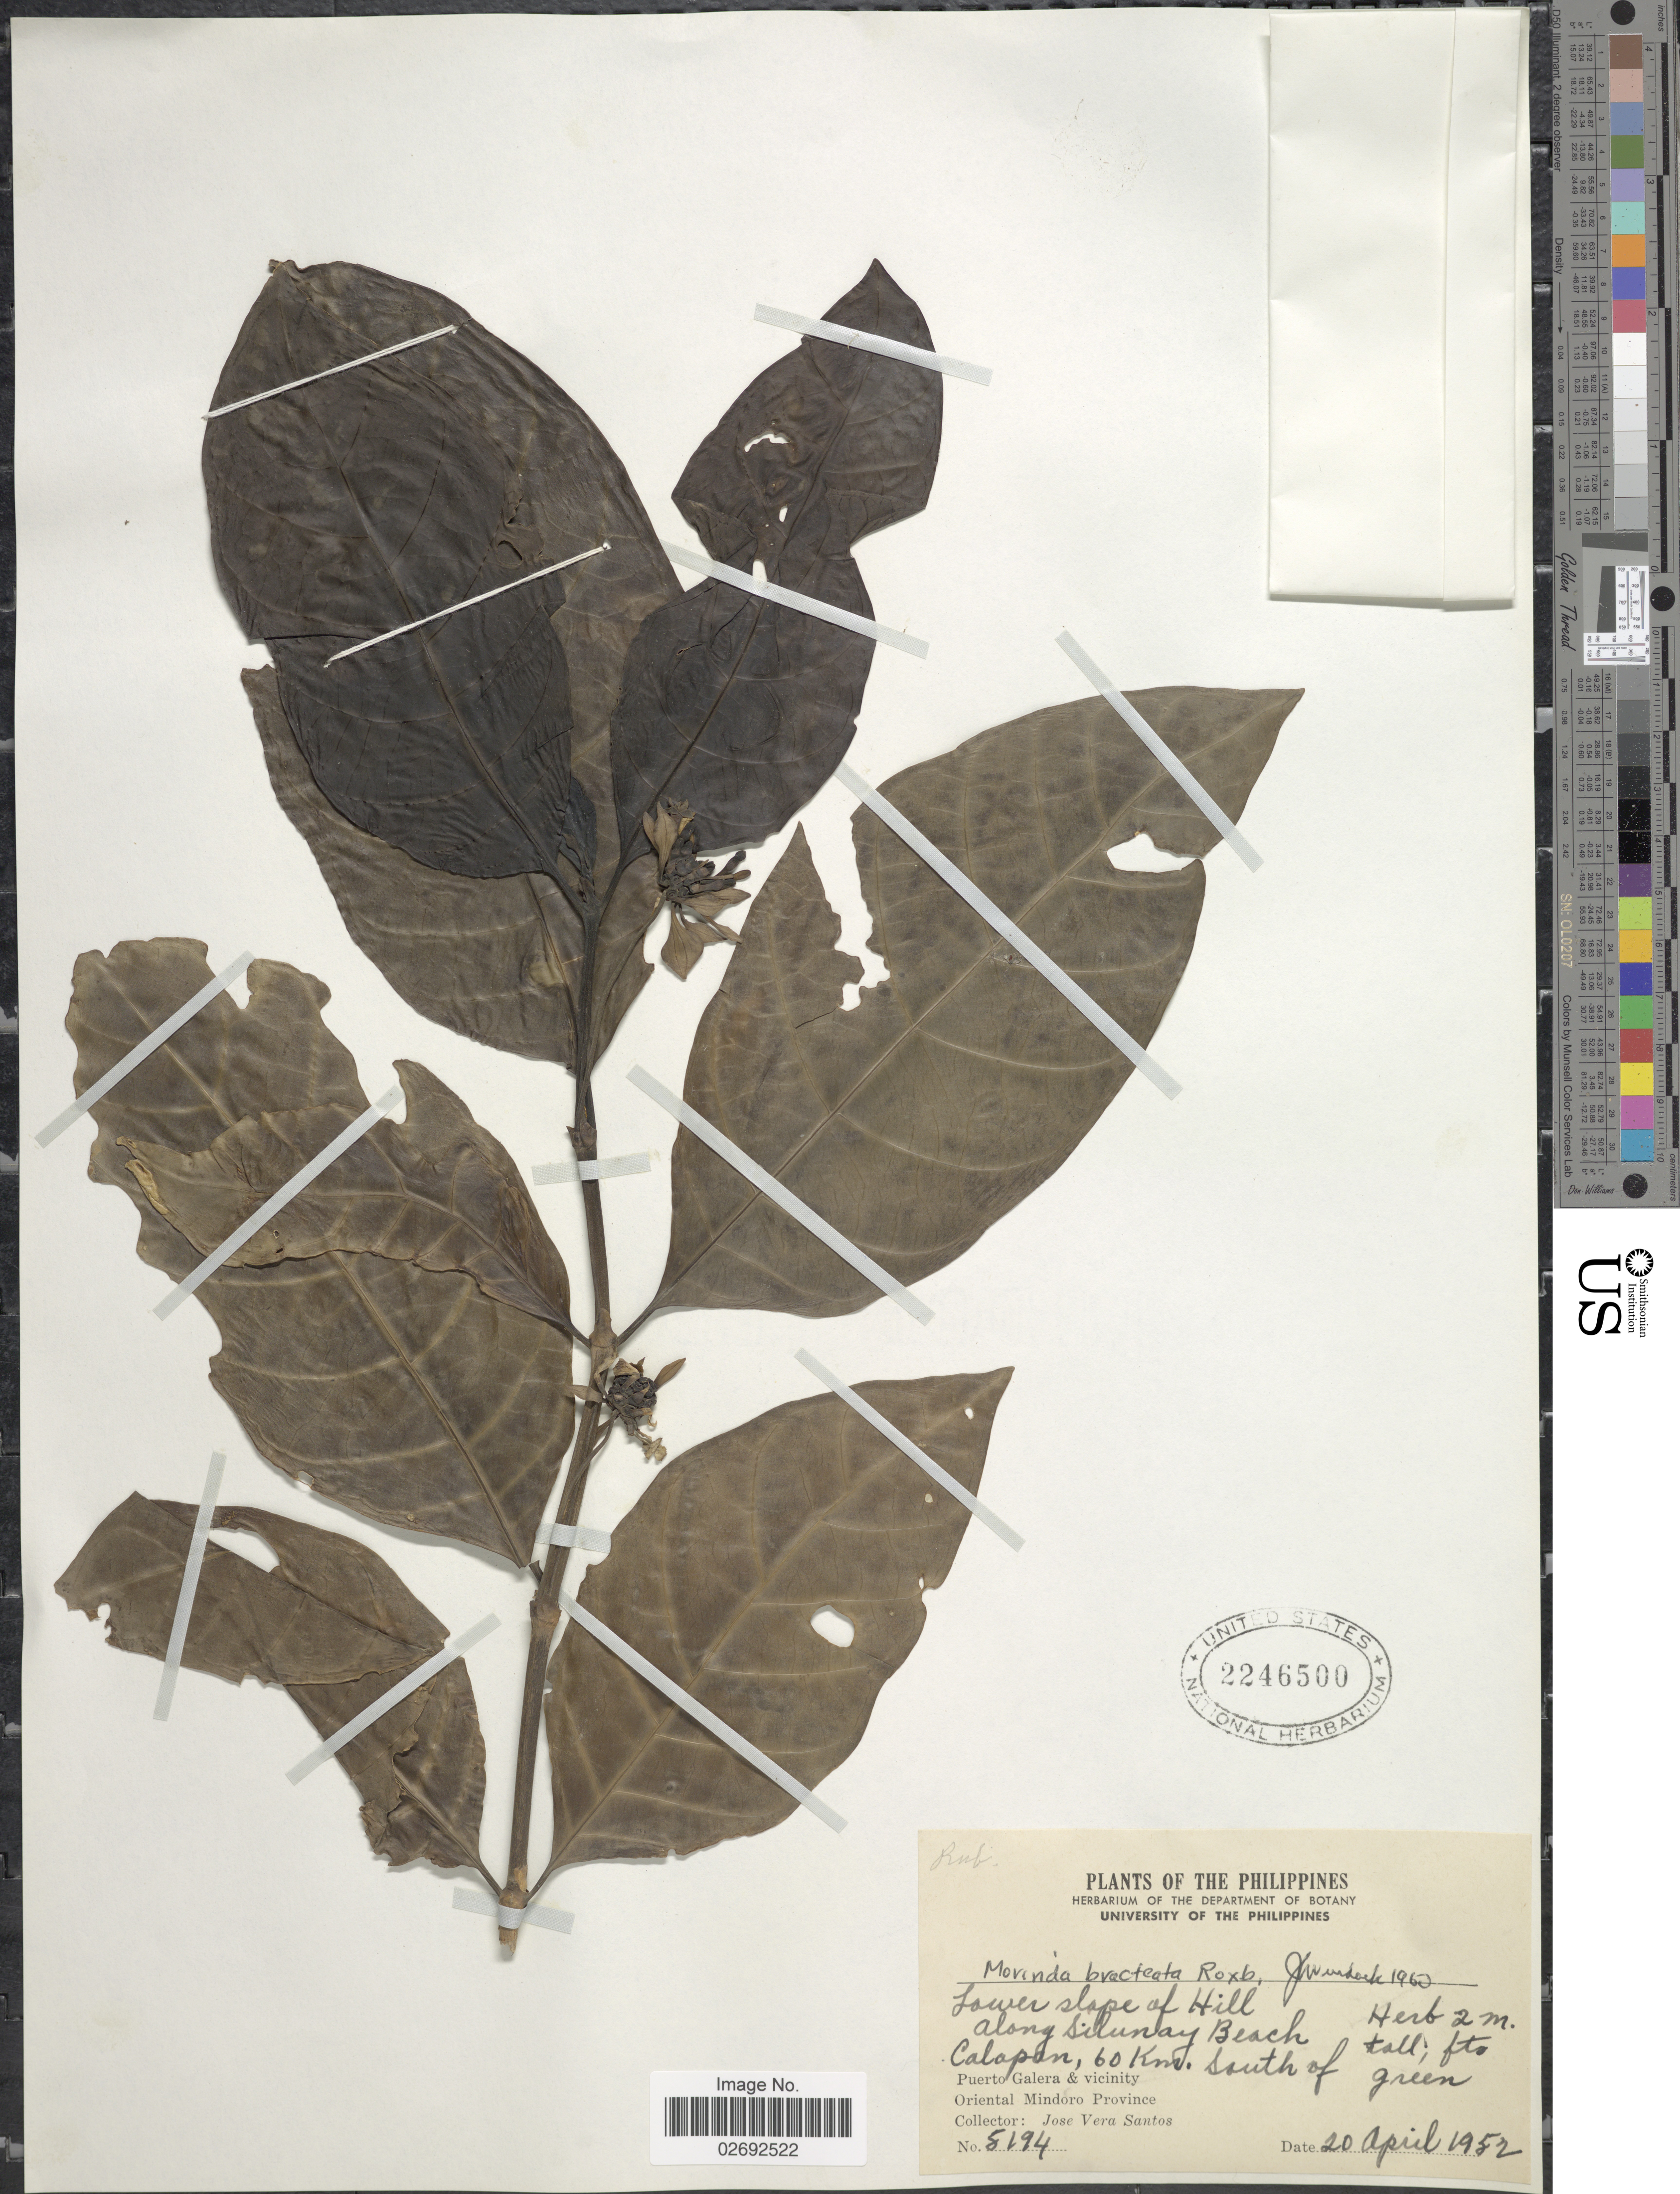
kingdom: Plantae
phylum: Tracheophyta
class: Magnoliopsida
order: Gentianales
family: Rubiaceae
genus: Morinda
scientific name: Morinda bracteata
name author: Roxb.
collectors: J. V. Santos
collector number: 8194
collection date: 1952-04-20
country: Philippines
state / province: Mimaropa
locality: Lower slope of Hill, Along Silunay Beach. Calapan, 60 Km. south of Puerto Galera & Vicinity. Oriental Mindoro Province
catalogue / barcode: US 2246500